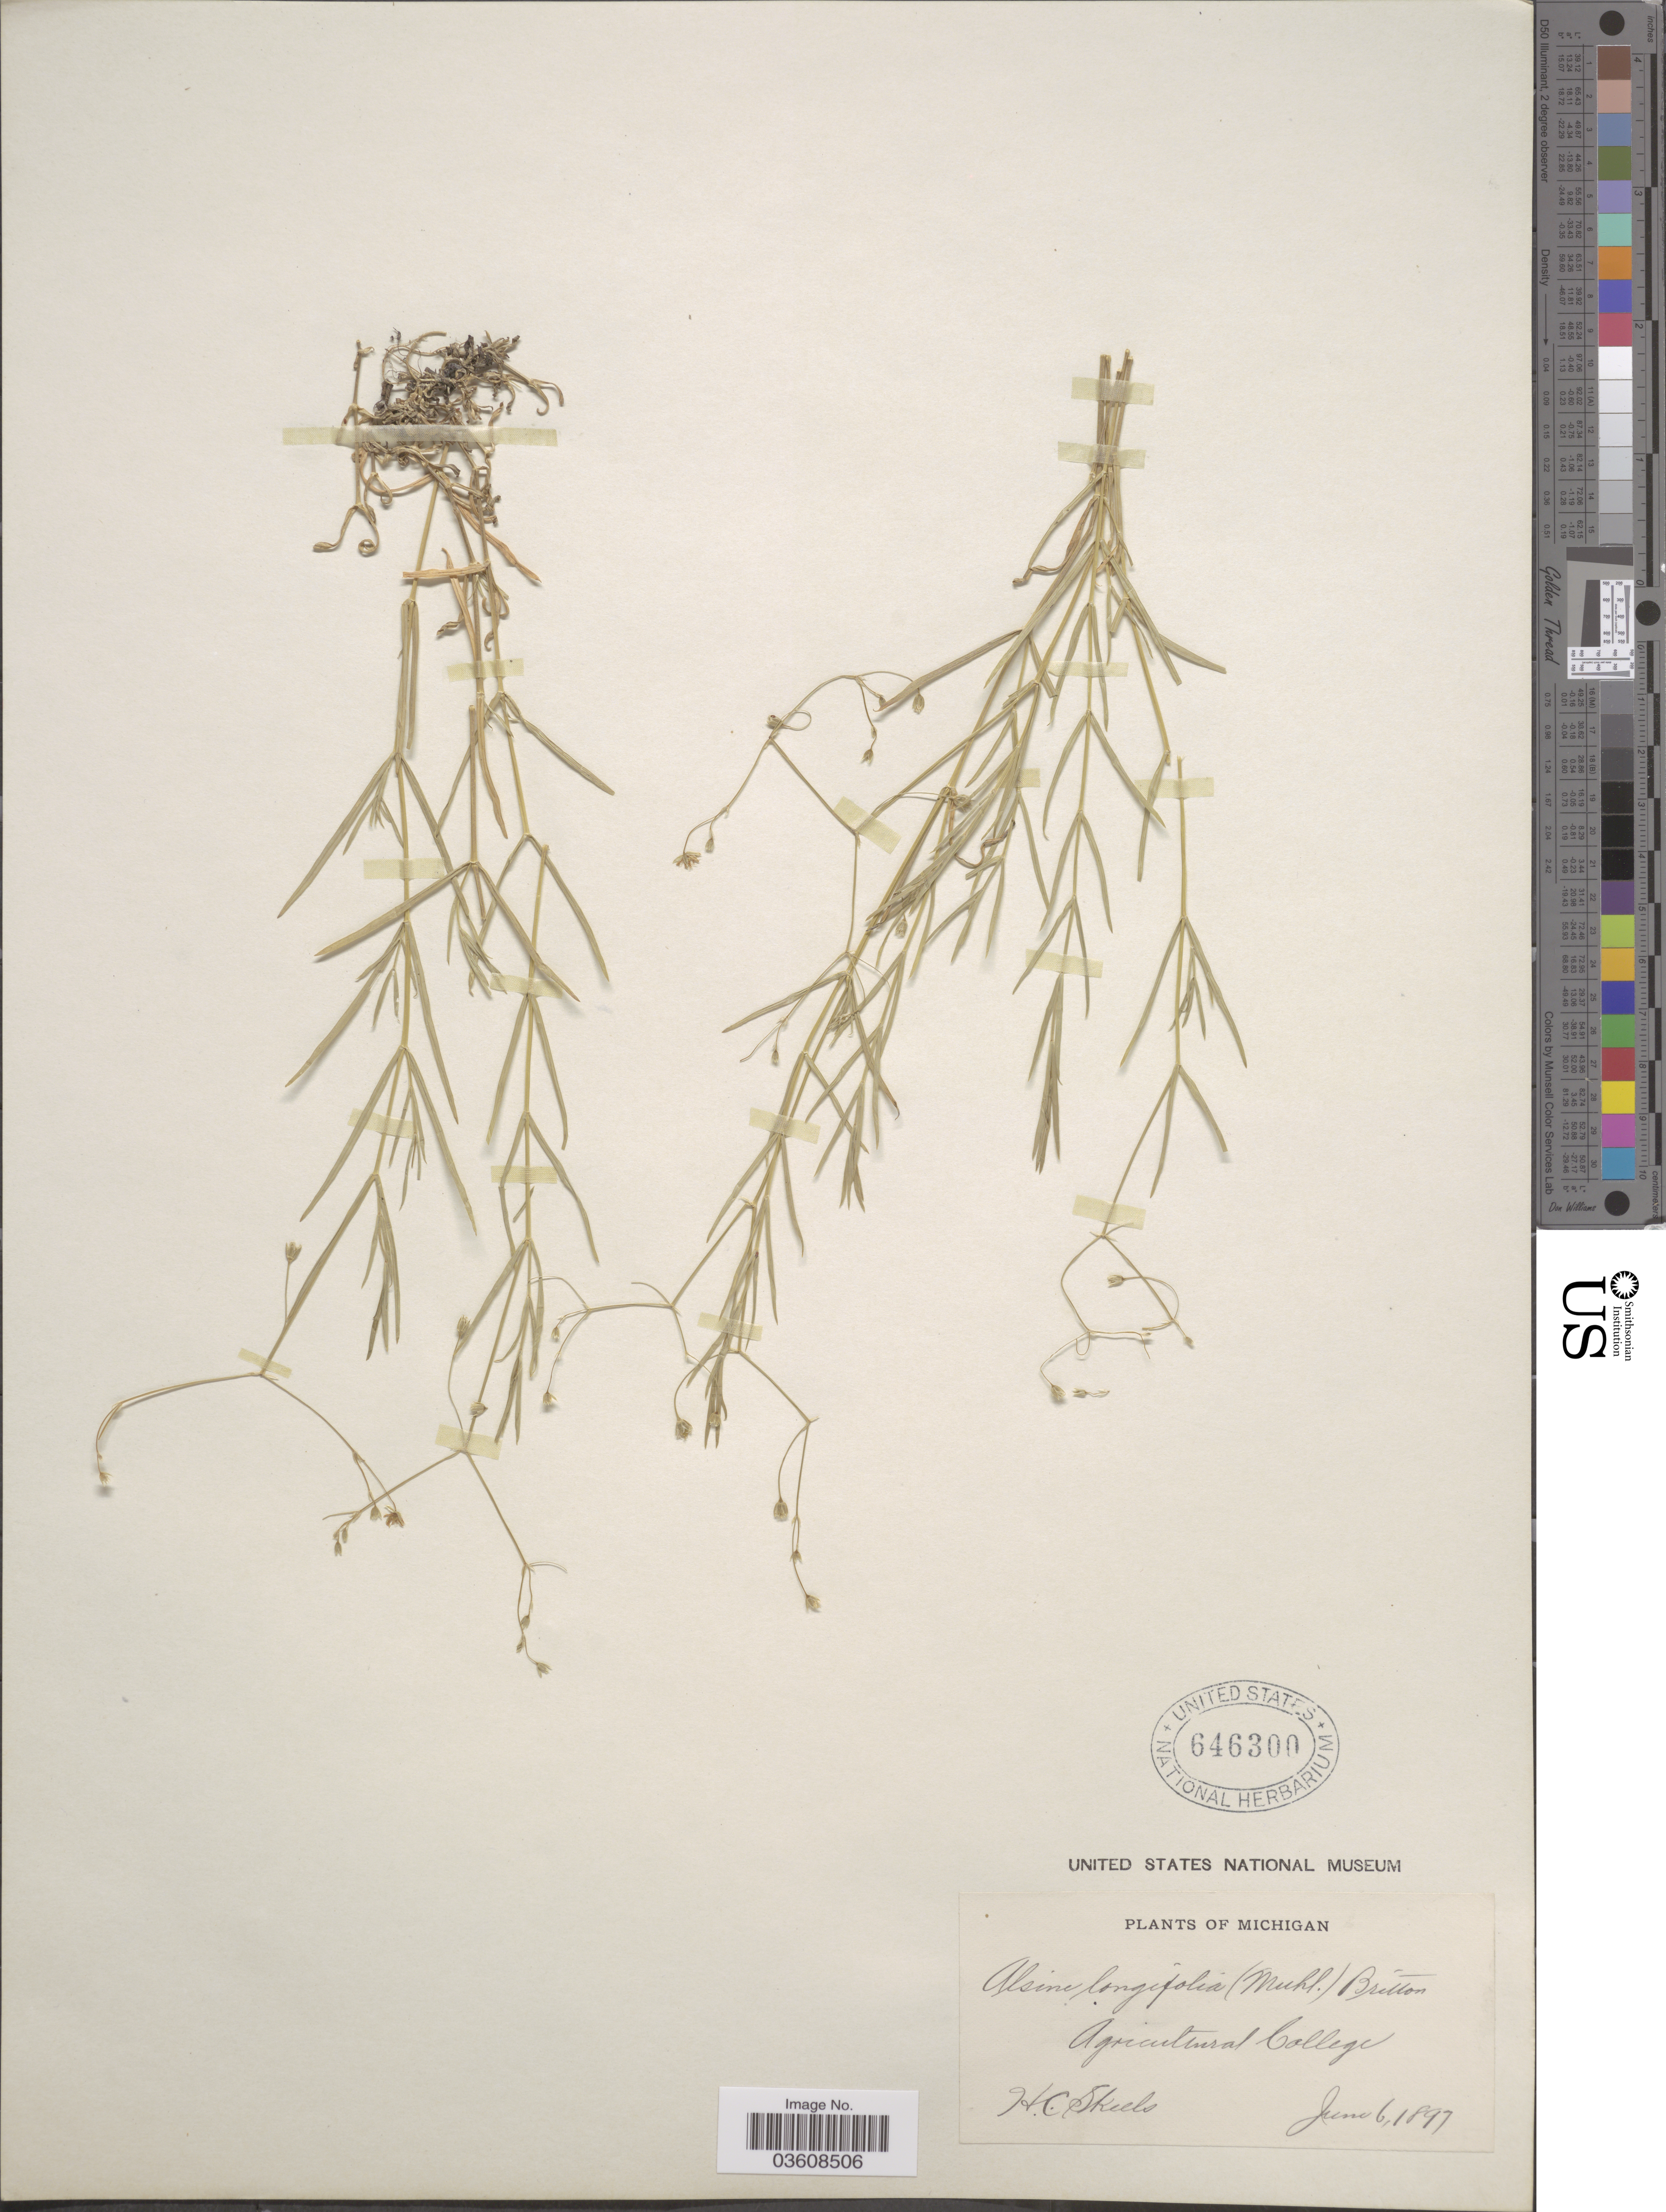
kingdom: Plantae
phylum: Tracheophyta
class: Magnoliopsida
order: Caryophyllales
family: Caryophyllaceae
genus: Stellaria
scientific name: Stellaria longifolia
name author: Muhl. ex Willd.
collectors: H. Skeels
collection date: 1897-06-06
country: United States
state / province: Michigan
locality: Agricultural College.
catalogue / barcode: US 646300